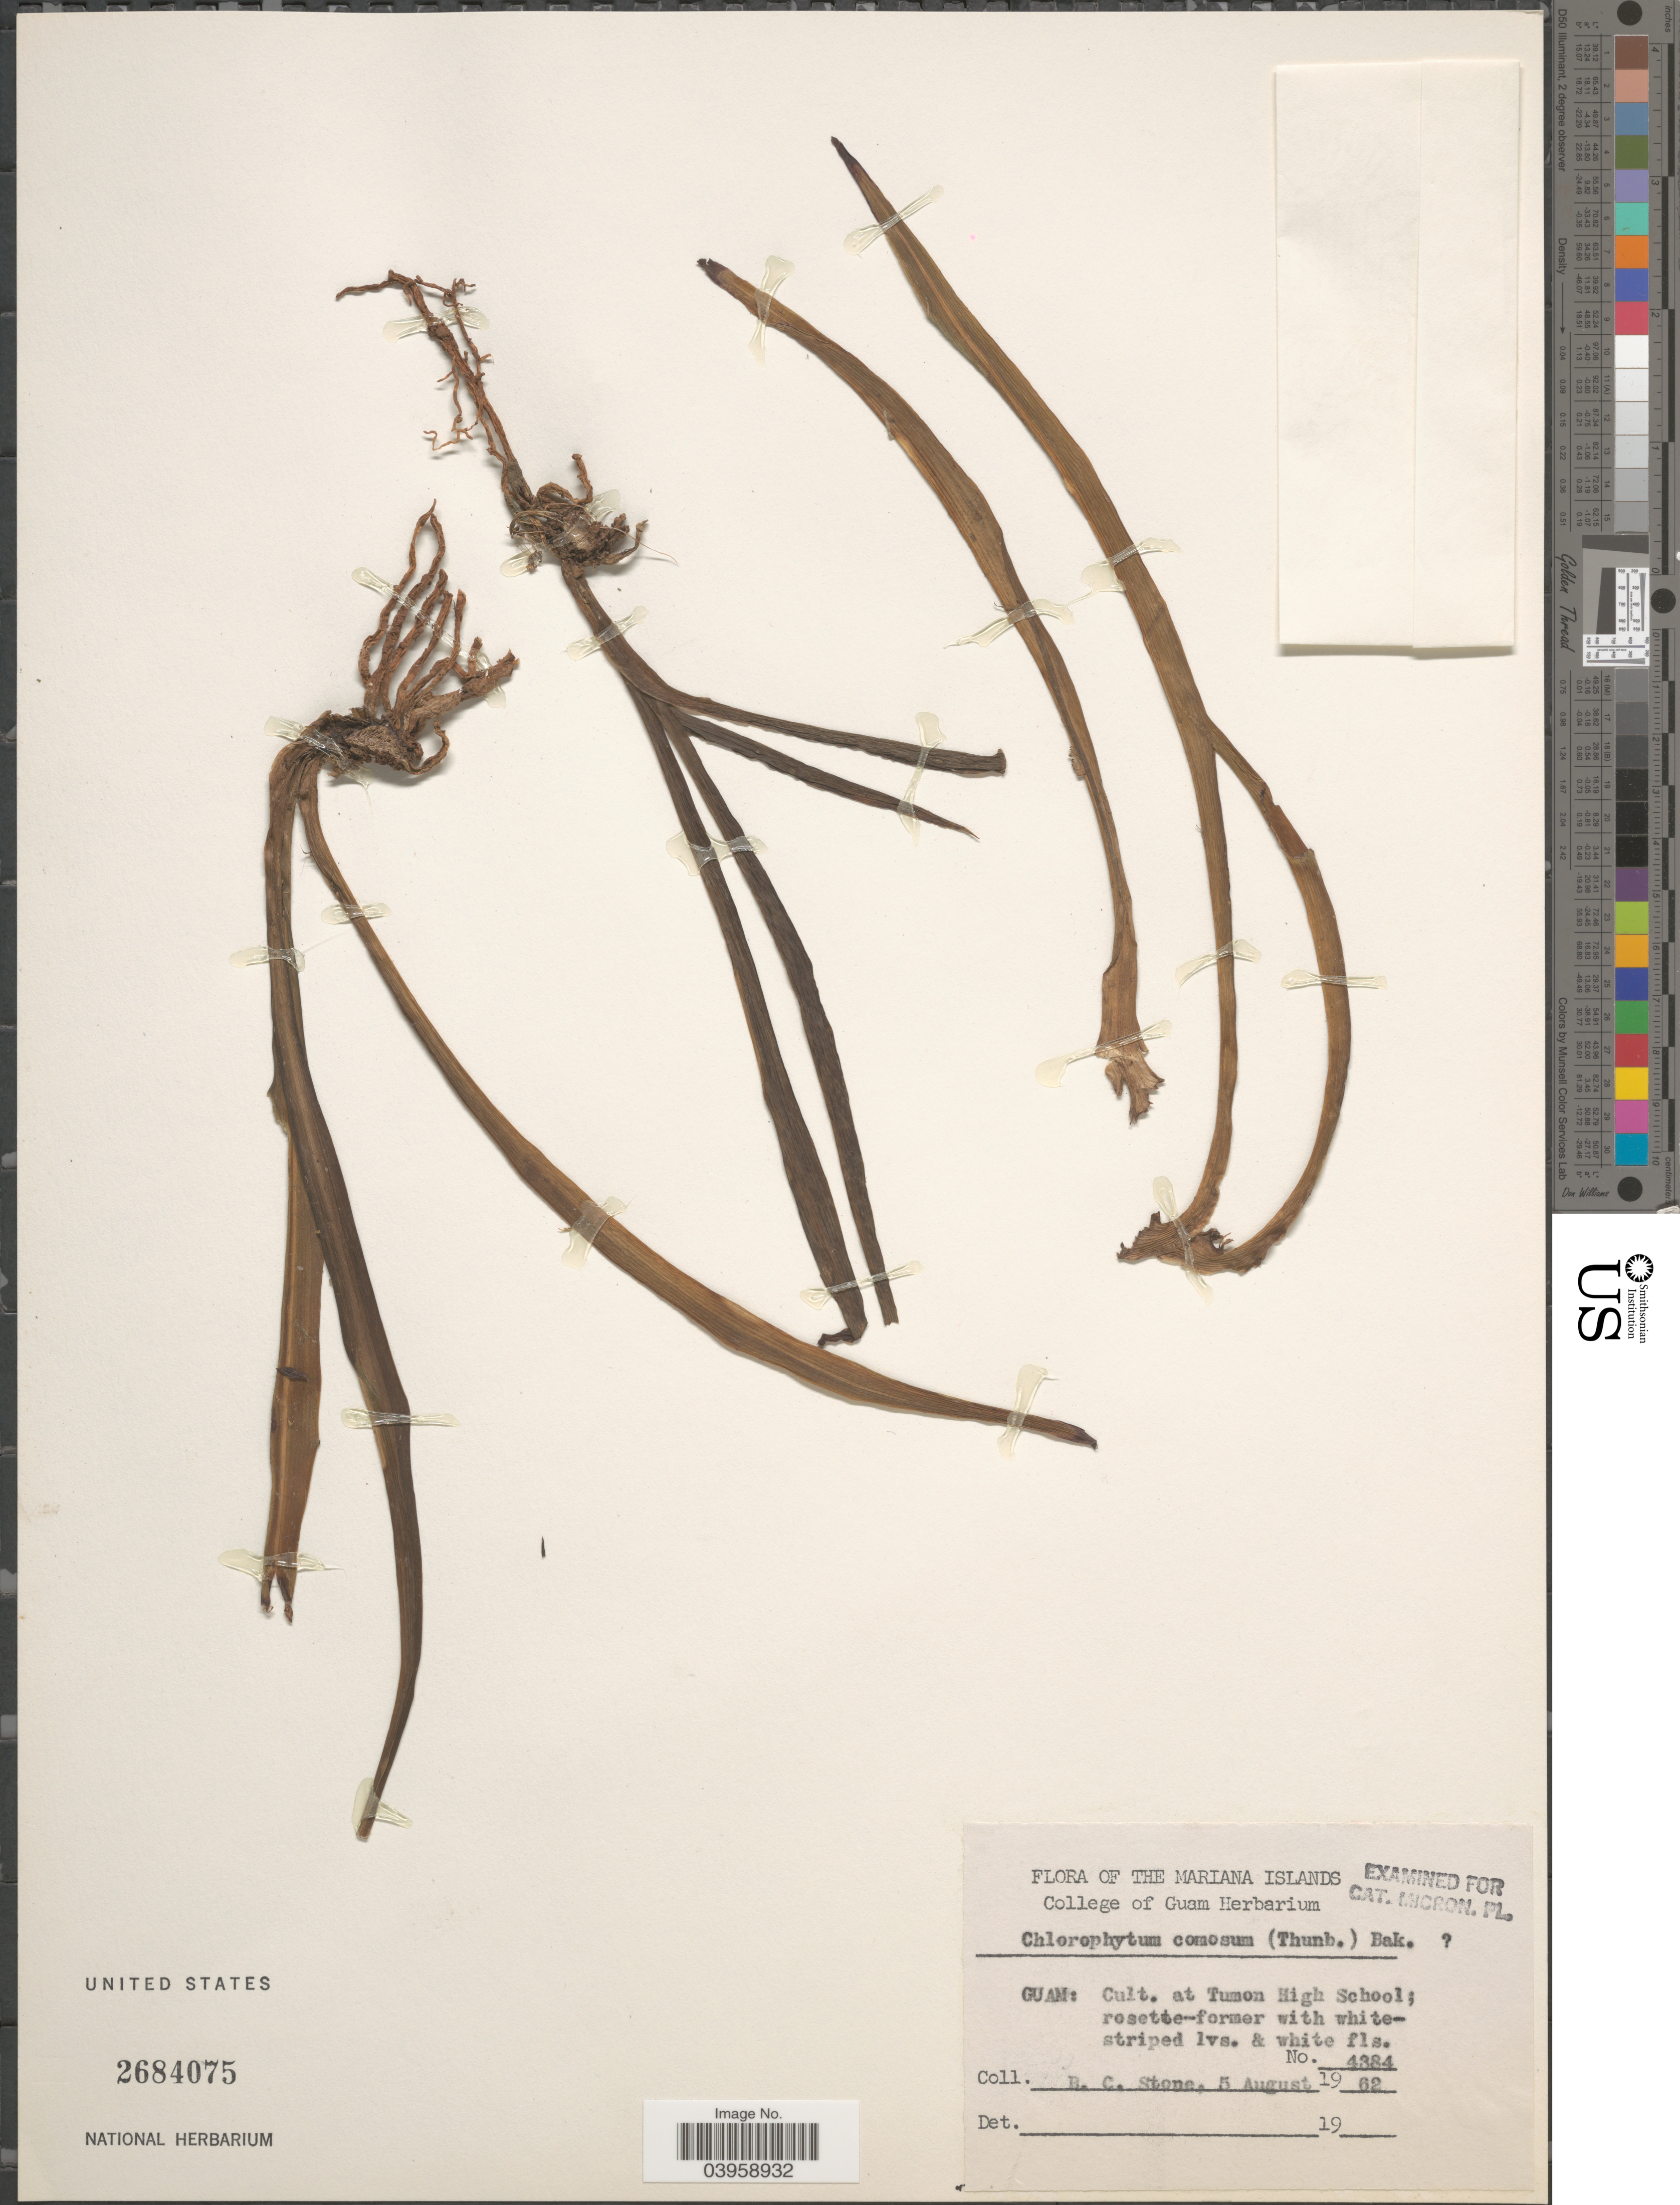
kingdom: Plantae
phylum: Tracheophyta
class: Liliopsida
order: Asparagales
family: Asparagaceae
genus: Chlorophytum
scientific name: Chlorophytum comosum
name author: (Thunb.) Jacques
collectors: B. C. Stone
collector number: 4384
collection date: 1962-08-05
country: Guam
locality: The Mariana Islands. Cult. at Tumon High School.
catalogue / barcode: US 2684075